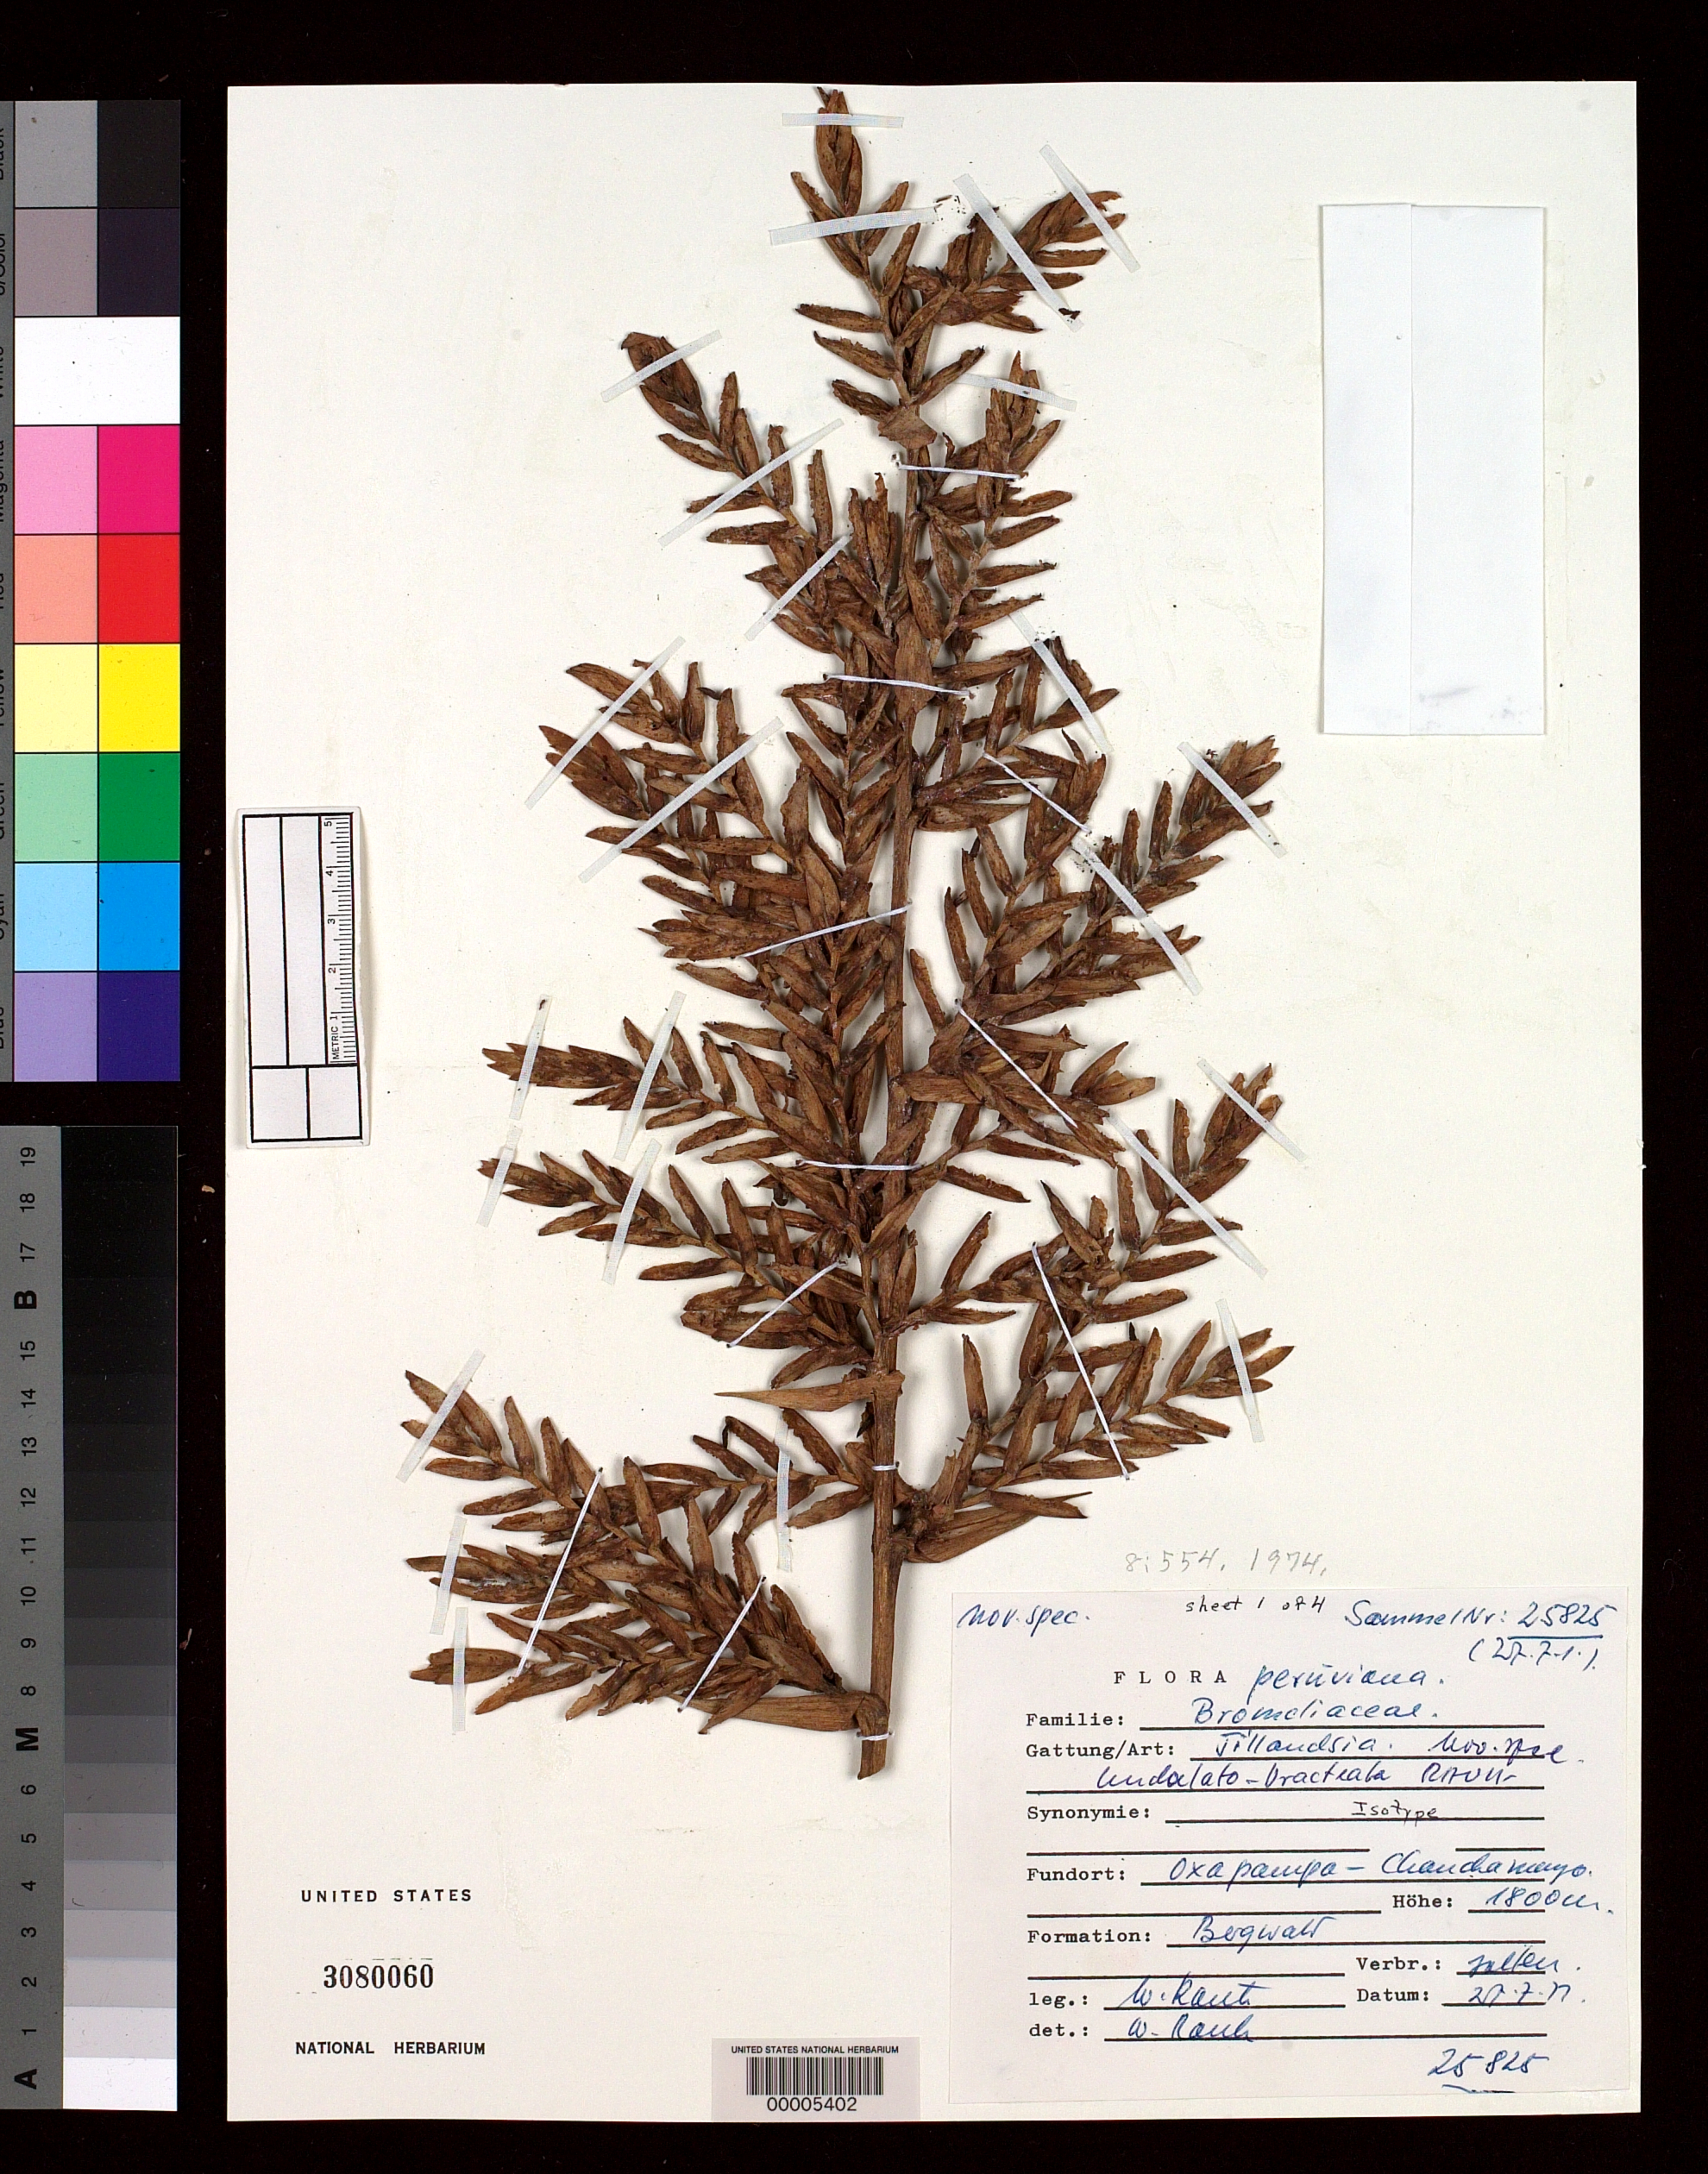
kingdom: Plantae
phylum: Tracheophyta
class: Liliopsida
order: Poales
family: Bromeliaceae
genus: Tillandsia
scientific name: Tillandsia undulato-bracteata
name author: Rauh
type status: Isotype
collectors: W. Rauh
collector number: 25825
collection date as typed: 27 Jul 1977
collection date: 1977-07-27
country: Peru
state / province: Pasco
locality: Near Oxapampa.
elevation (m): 1800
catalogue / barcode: US 3080060